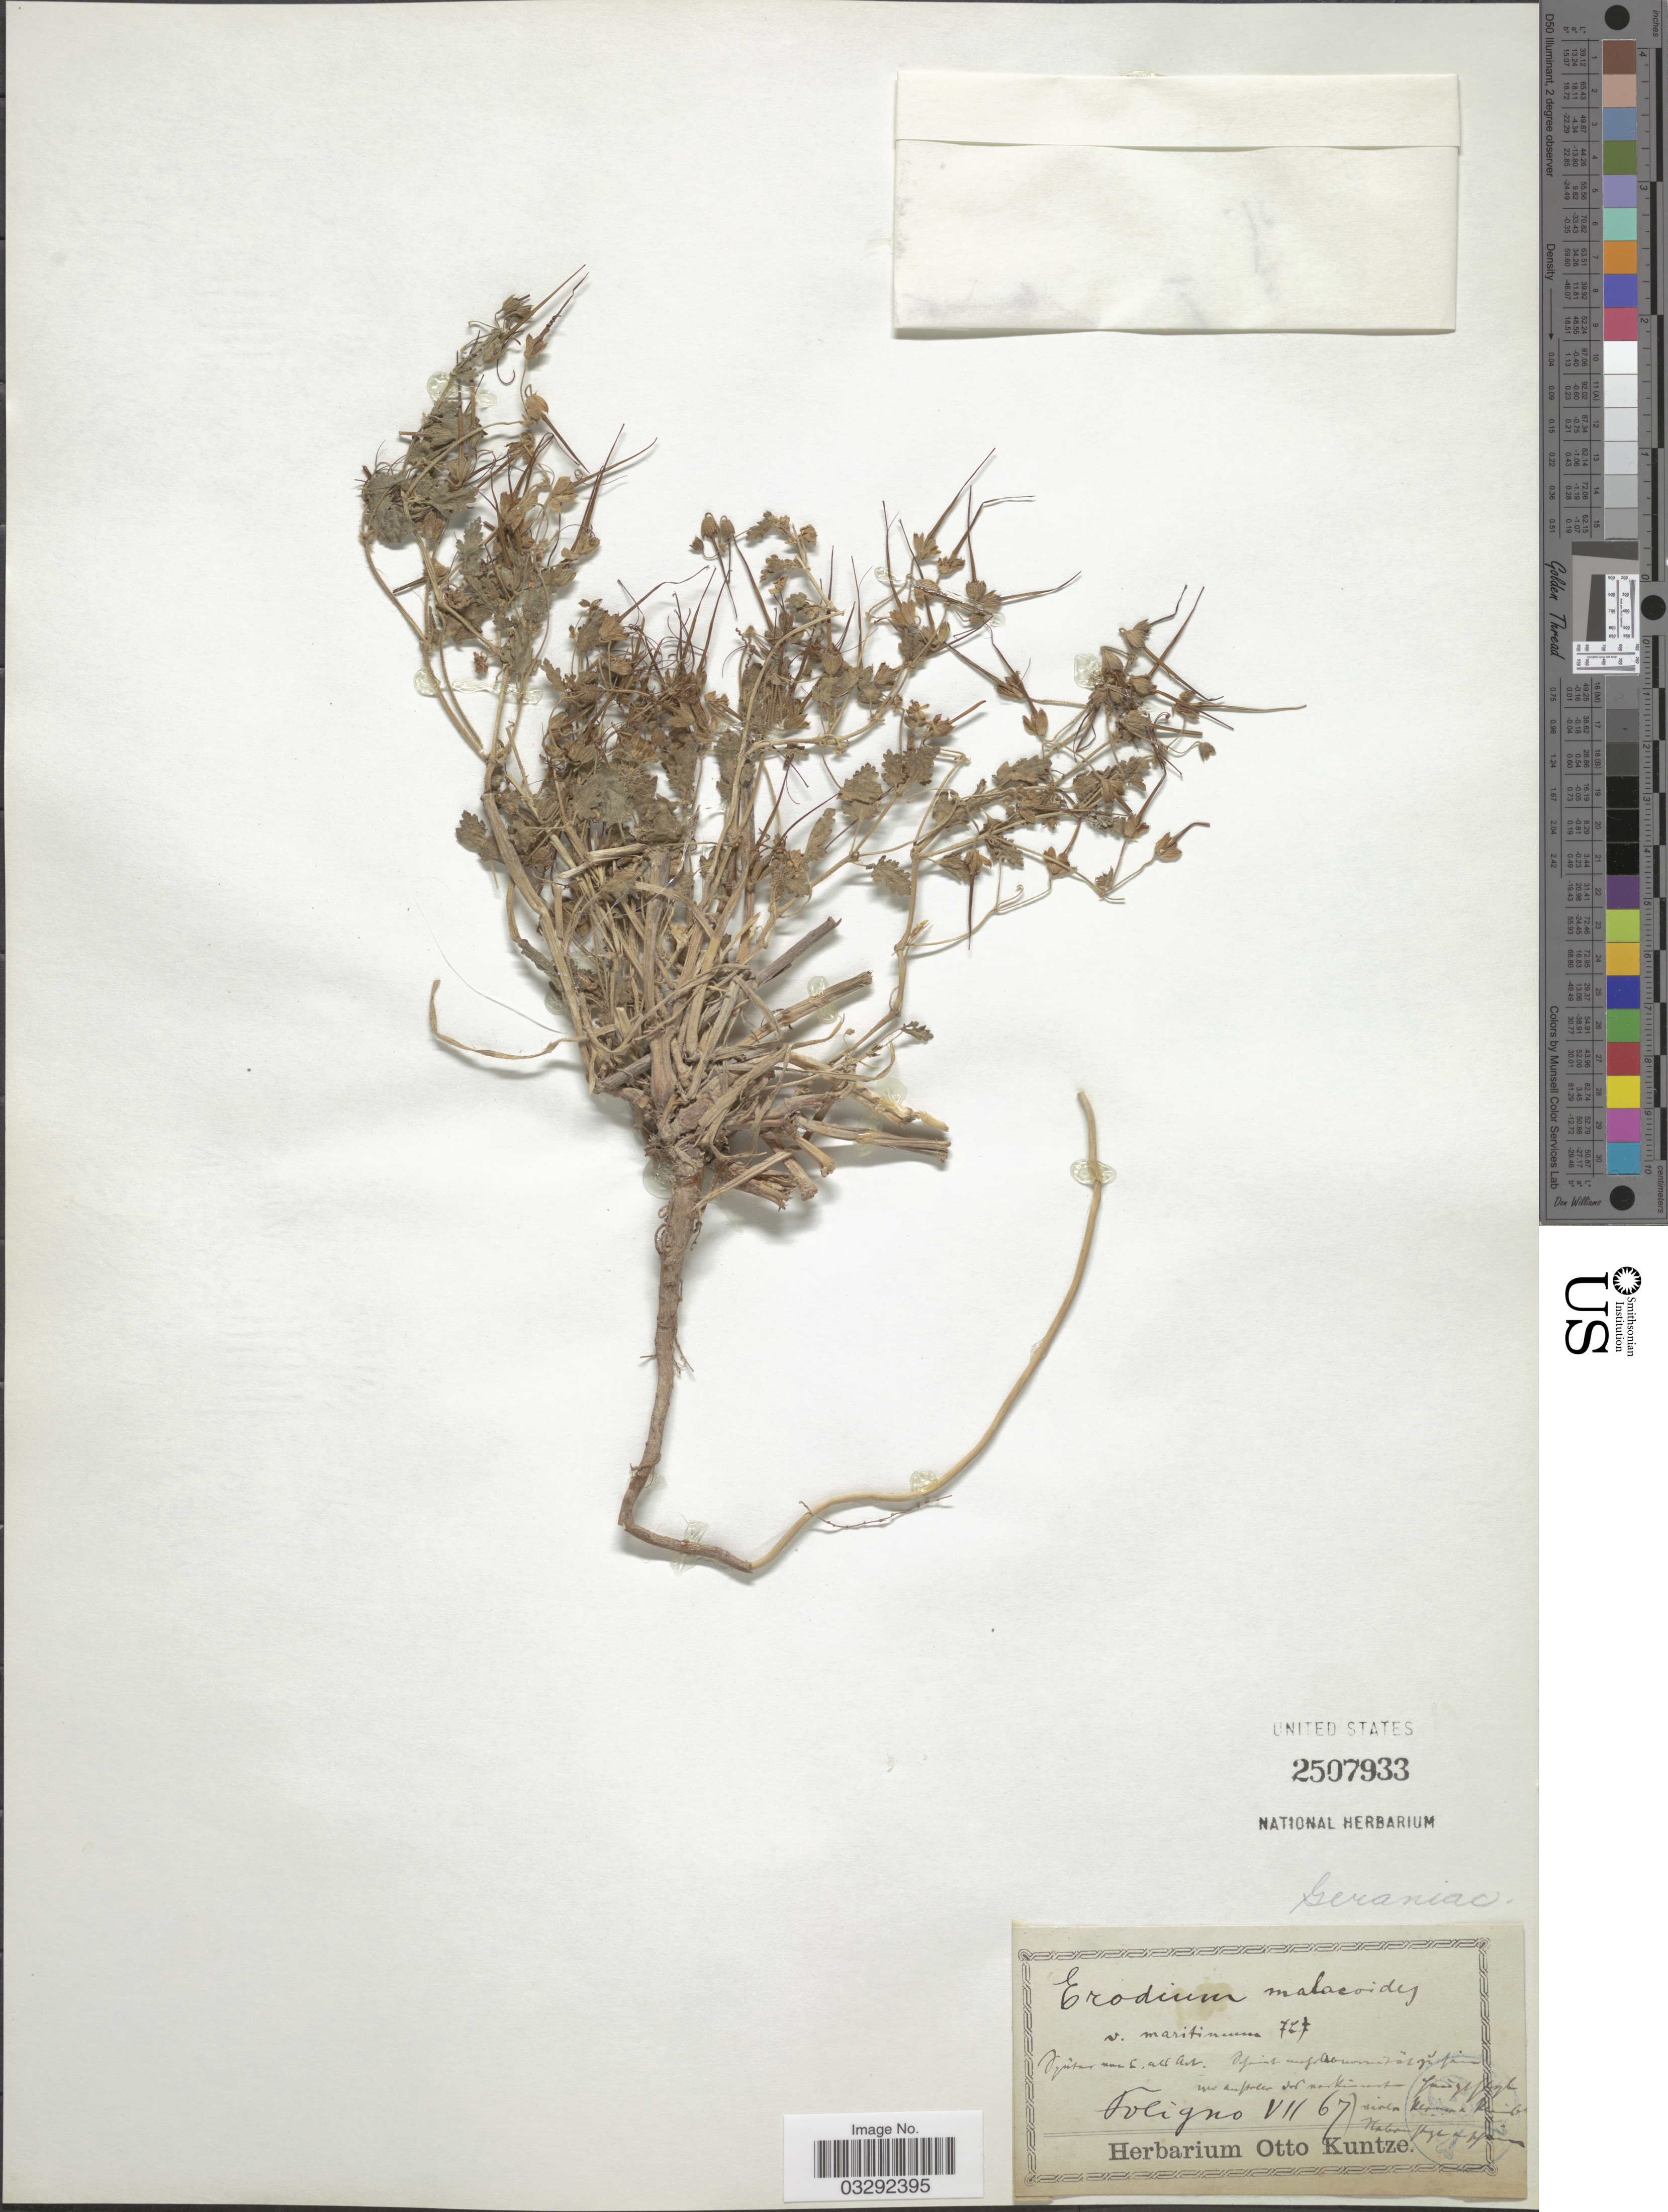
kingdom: Plantae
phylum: Tracheophyta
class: Magnoliopsida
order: Geraniales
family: Geraniaceae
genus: Erodium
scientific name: Erodium malacoides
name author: (L.) L'Hér.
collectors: ex herb. Otto Kuntze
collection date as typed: Transcribed d/m/y: /7/67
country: Italy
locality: Foligno.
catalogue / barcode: US 2507933